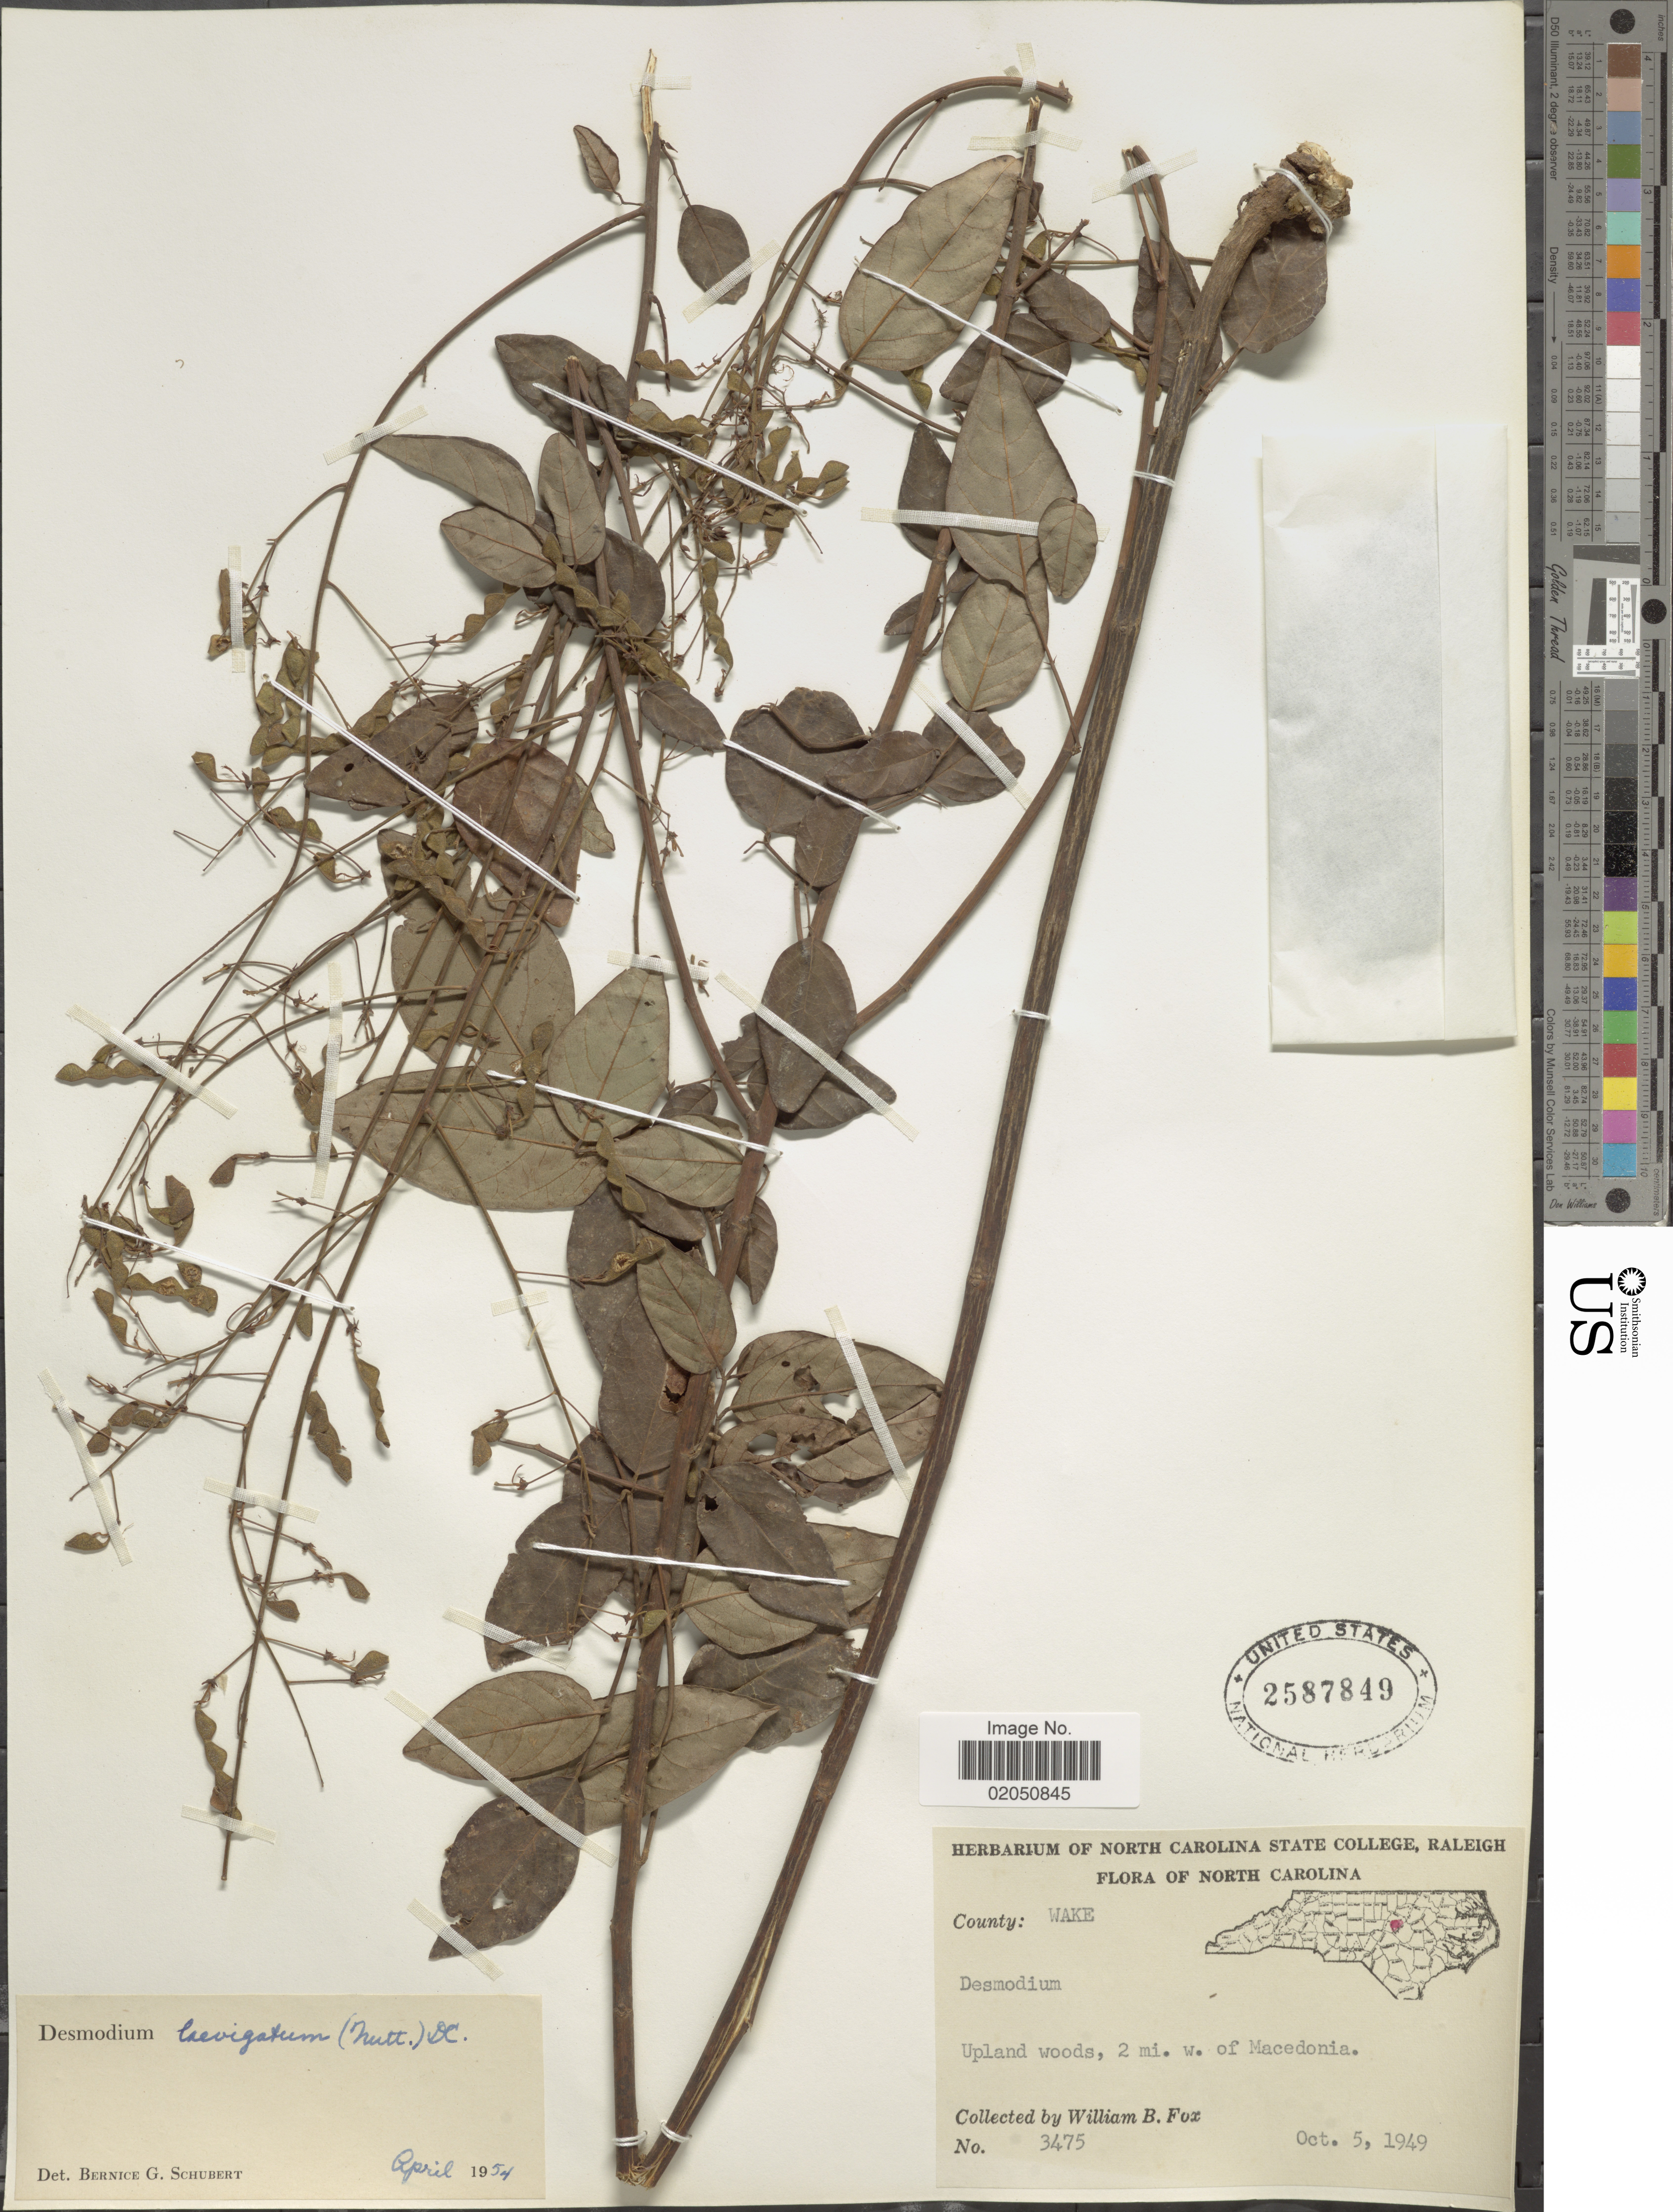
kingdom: Plantae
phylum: Tracheophyta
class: Magnoliopsida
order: Fabales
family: Fabaceae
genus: Desmodium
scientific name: Desmodium laevigatum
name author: (Nutt.) DC.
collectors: W. B. Fox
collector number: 3475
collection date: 1949-10-05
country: United States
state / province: North Carolina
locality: County: Wake, Upland woods, 2 mi w of Macedonia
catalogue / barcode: US 2587849